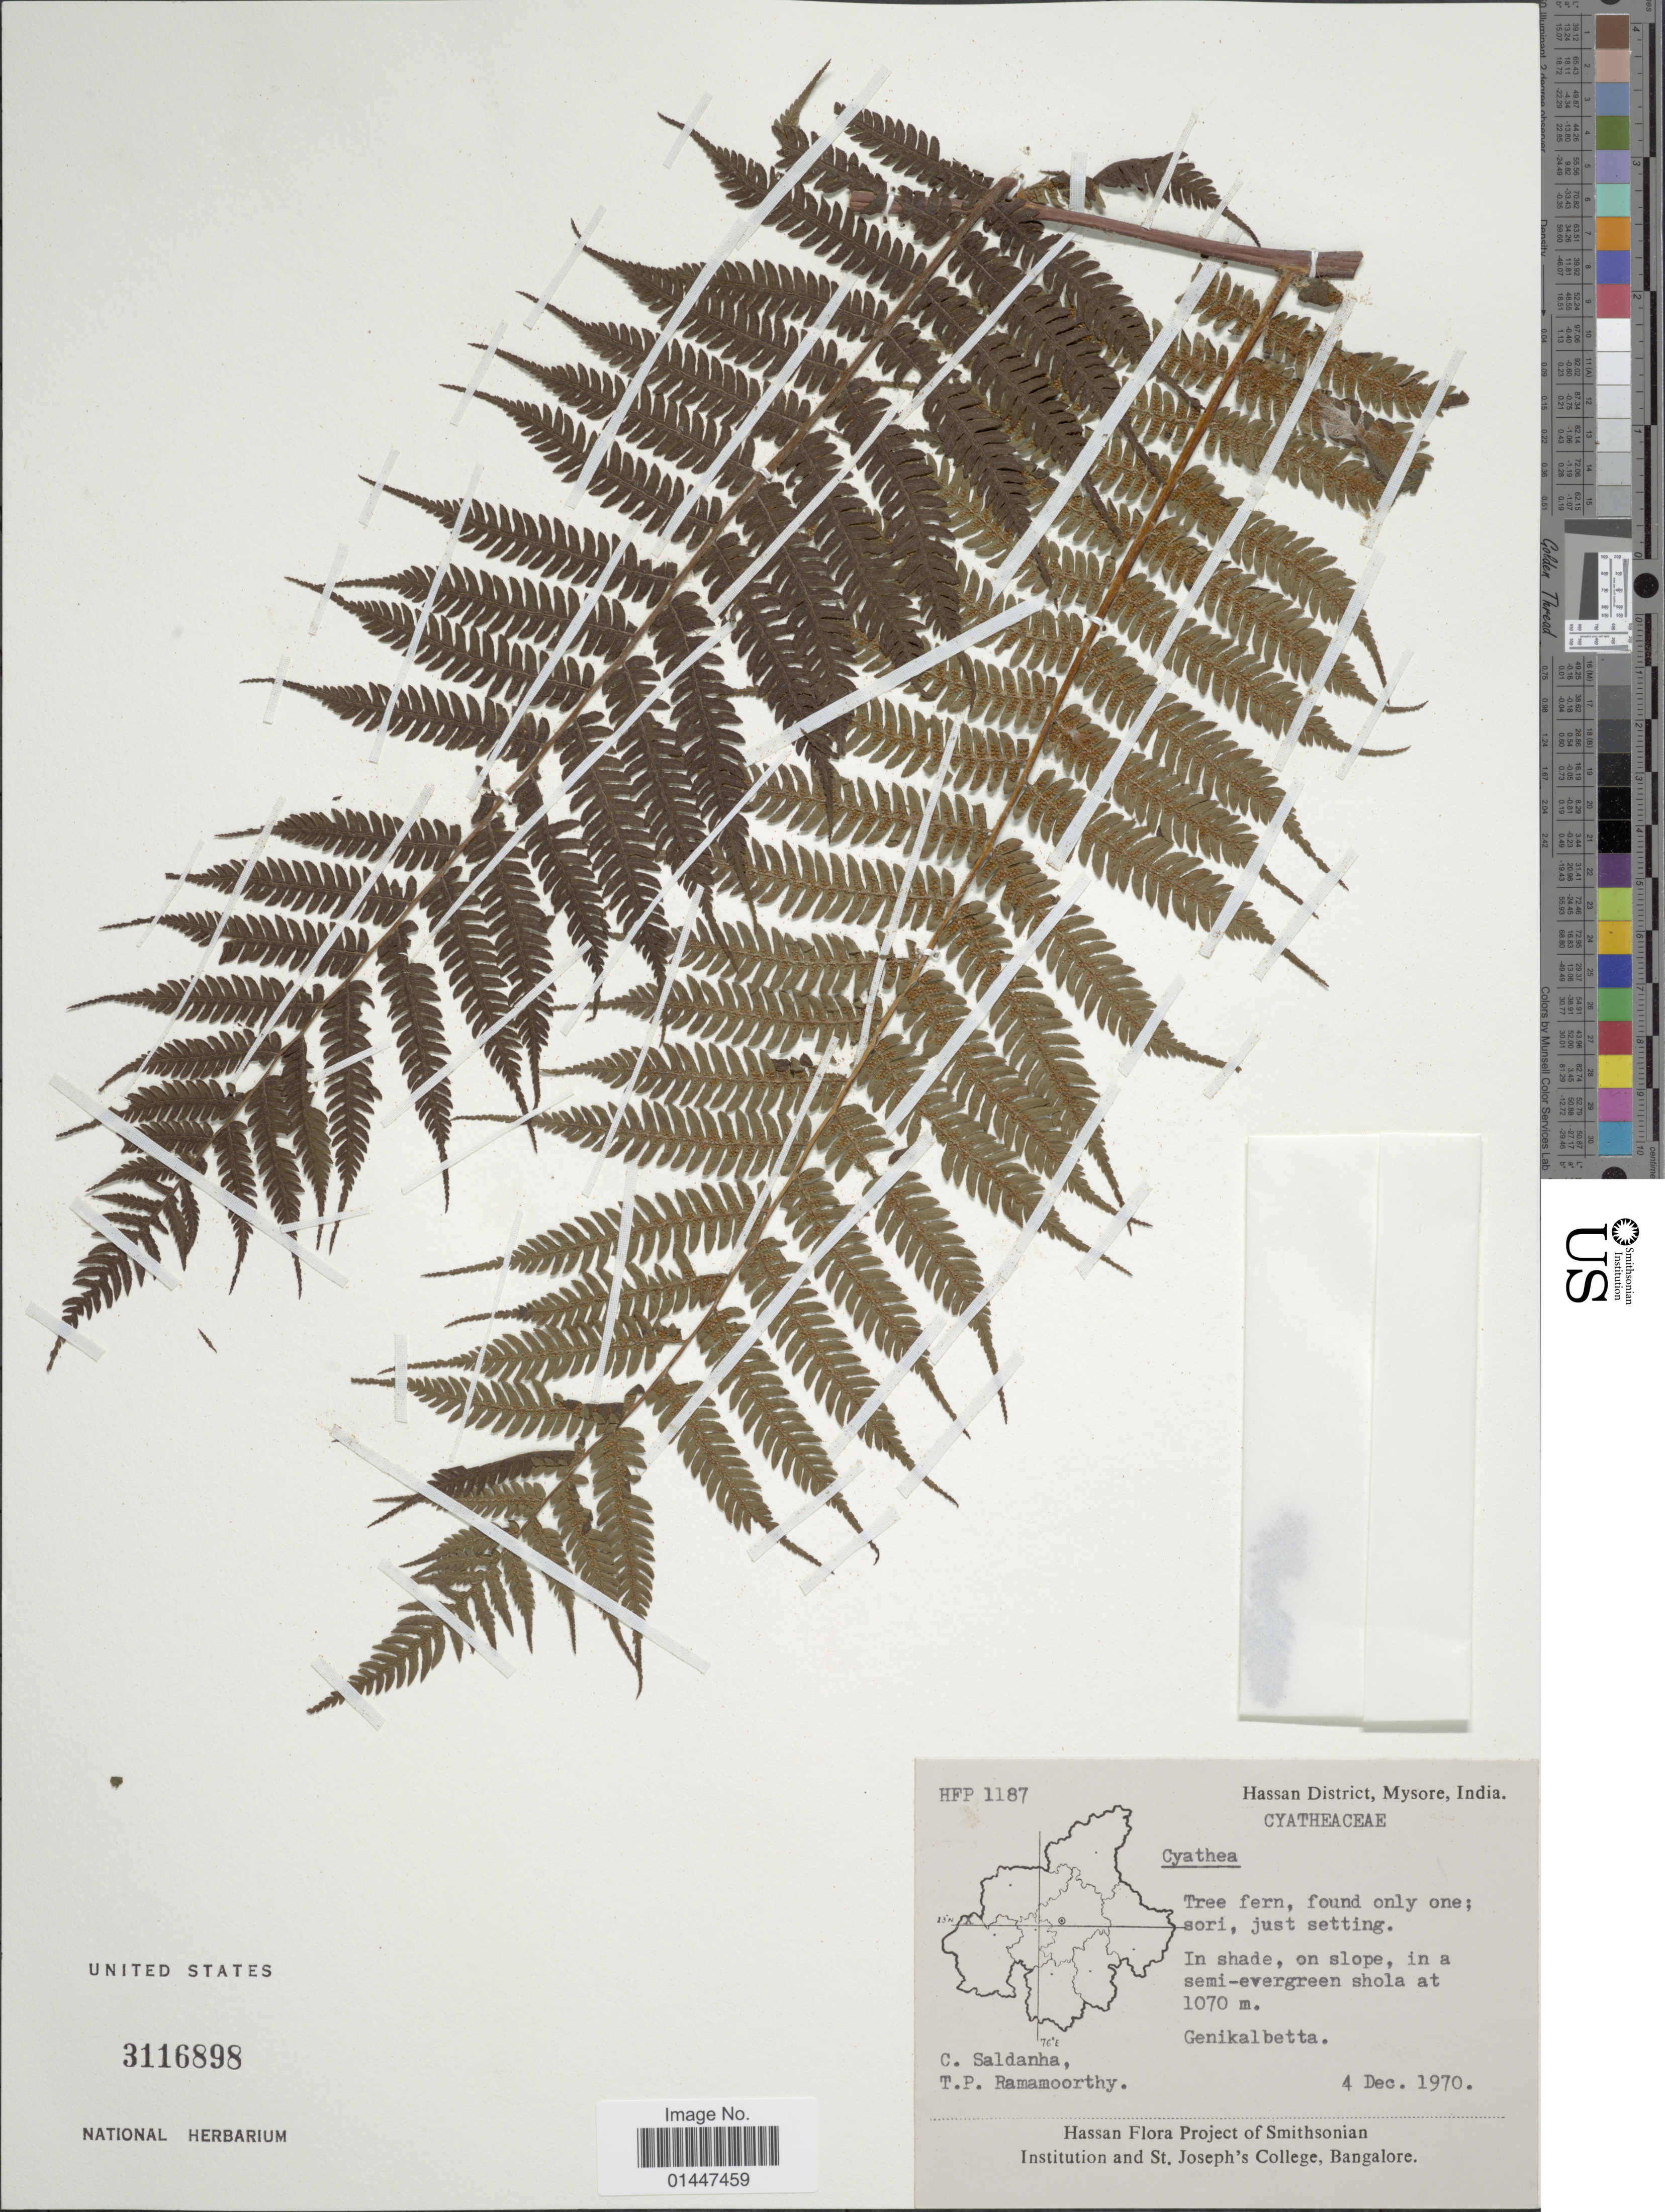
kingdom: Plantae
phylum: Tracheophyta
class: Polypodiopsida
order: Cyatheales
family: Cyatheaceae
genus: Sphaeropteris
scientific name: Sphaeropteris sp.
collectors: C. Saldanha & T. P. Ramamoorthy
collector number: HFP1187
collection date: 1970-12-04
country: India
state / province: Karnataka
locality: Hassan District, Mysore. In shade, on slope, in a semi-evergreen shola. Genikalbetta.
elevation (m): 1070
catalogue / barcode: US 3116898